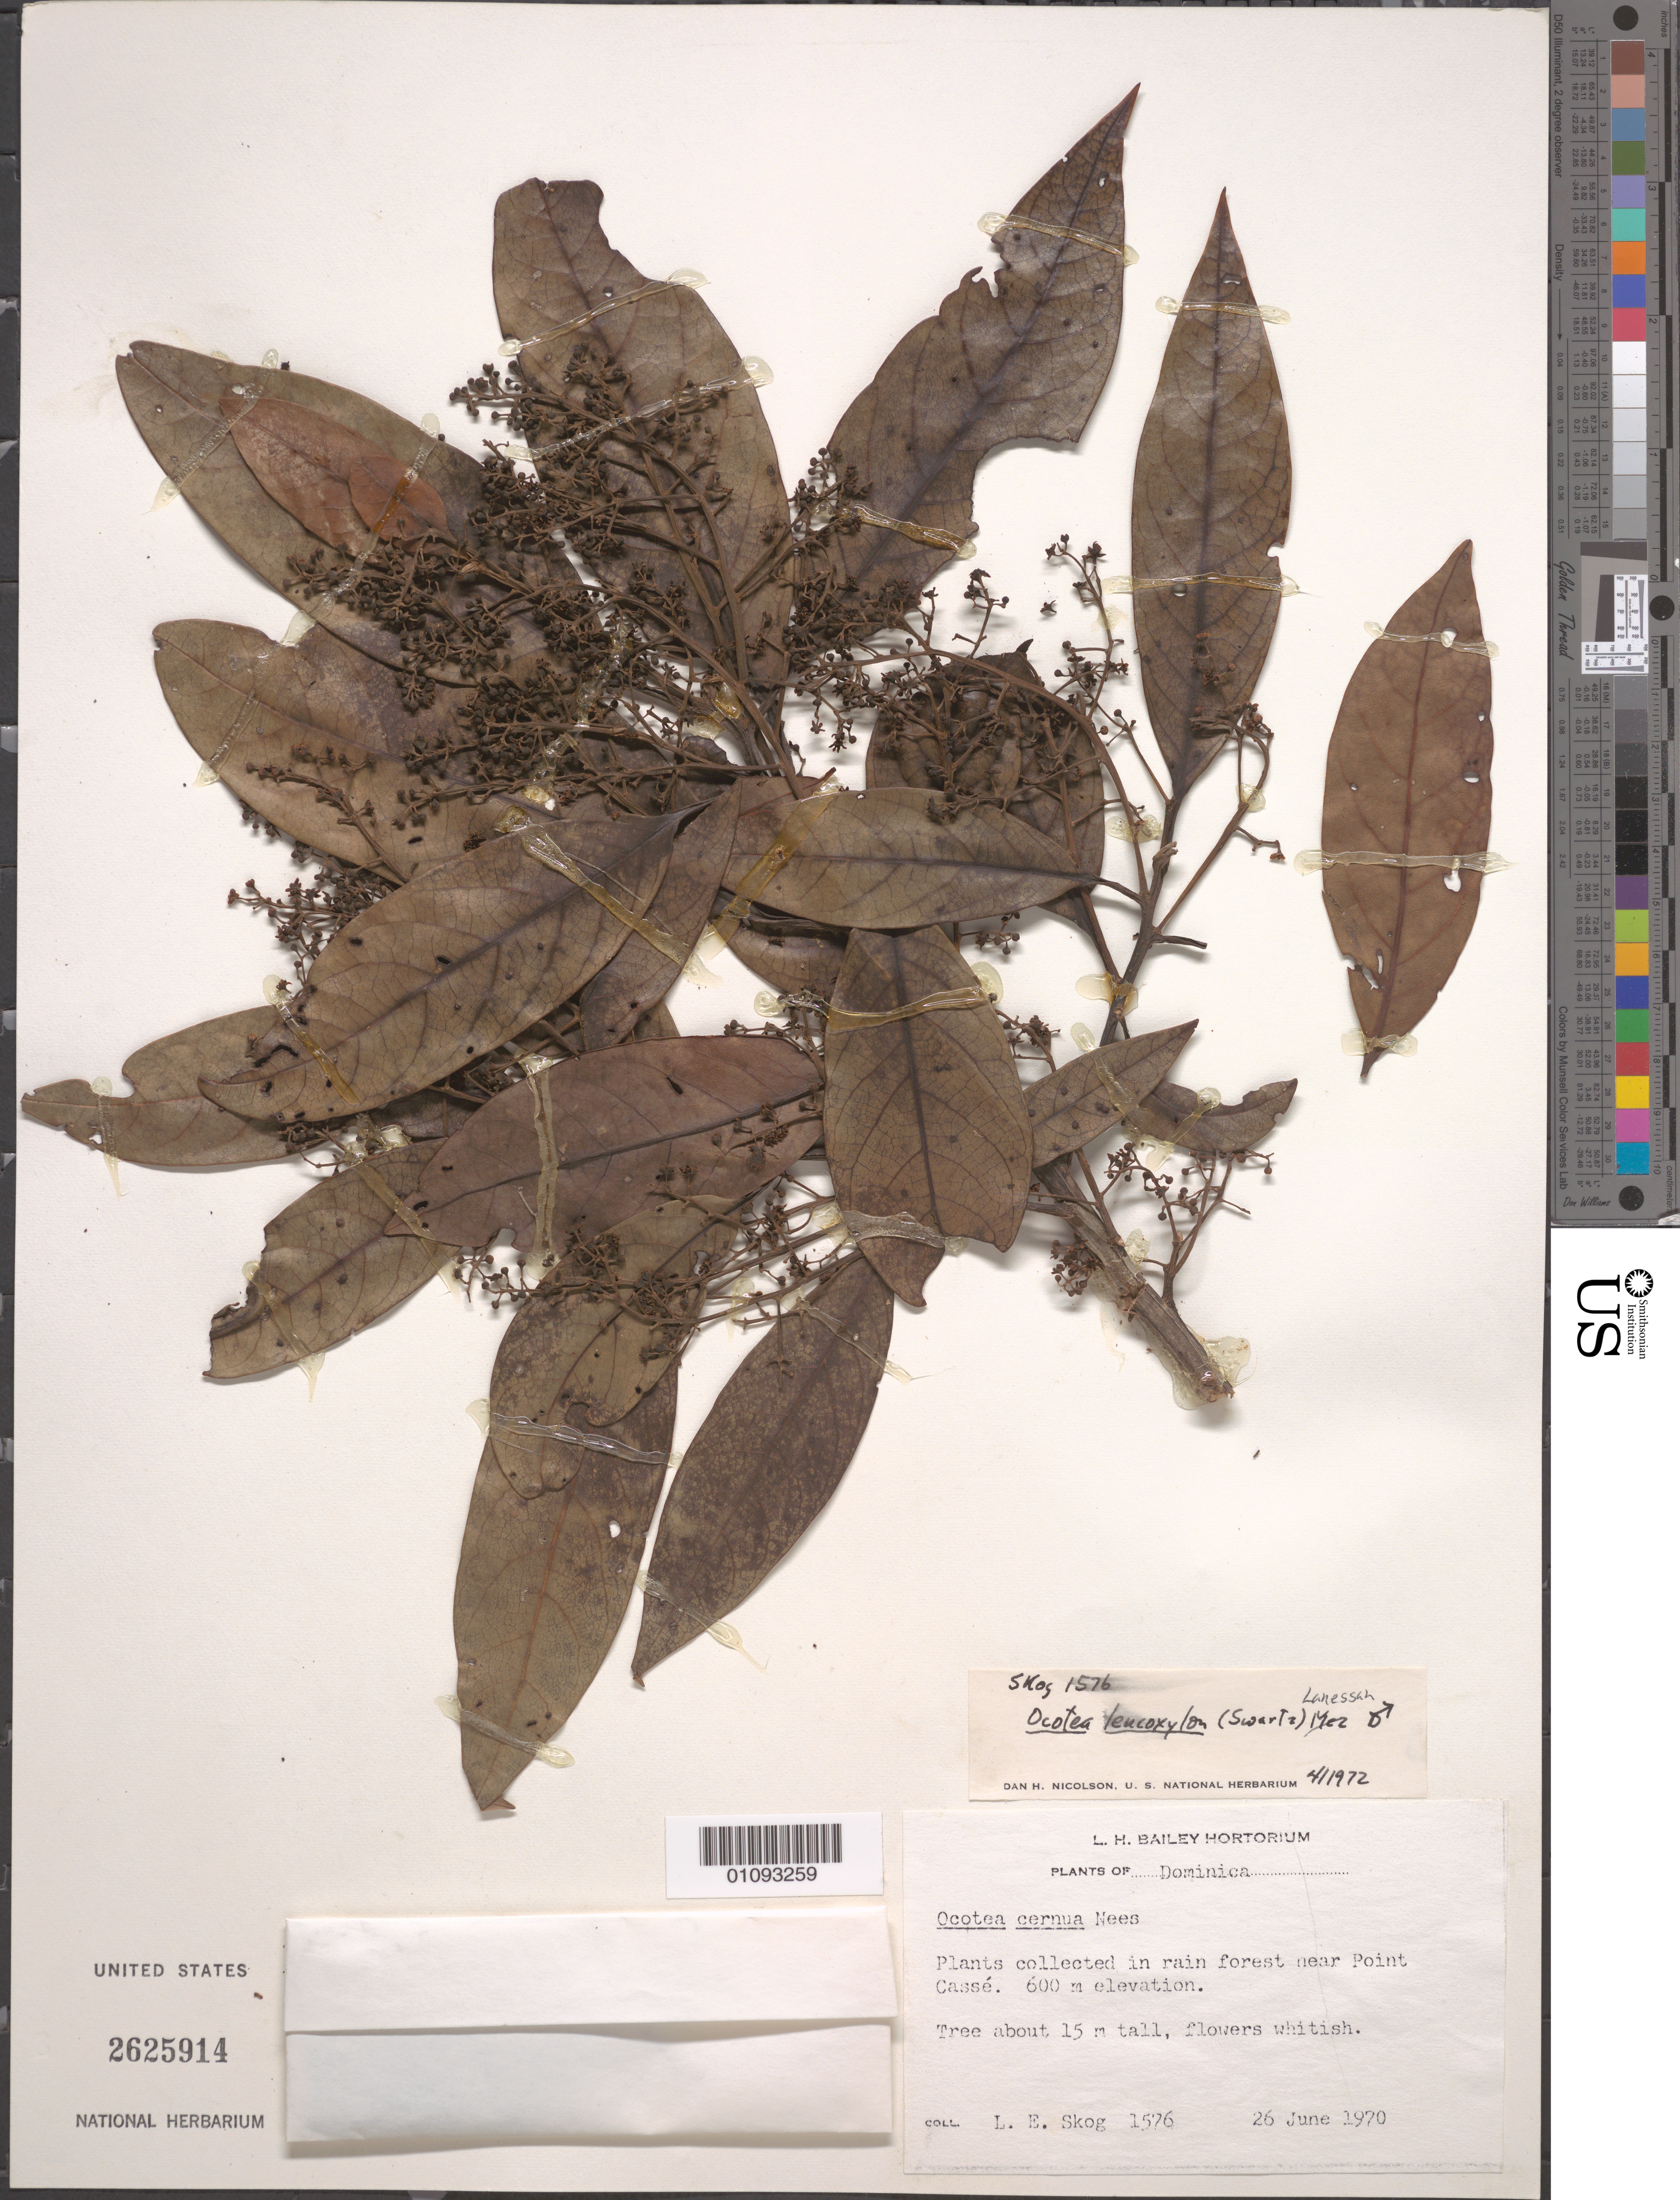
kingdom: Plantae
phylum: Tracheophyta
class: Magnoliopsida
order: Laurales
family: Lauraceae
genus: Ocotea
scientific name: Ocotea leucoxylon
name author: (Sw.) Laness.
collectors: L. E. Skog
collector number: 1576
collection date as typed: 26 Jun 1970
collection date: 1970-06-26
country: Dominica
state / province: St. Paul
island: Dominica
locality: Point Casse.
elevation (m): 600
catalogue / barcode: US 2625914